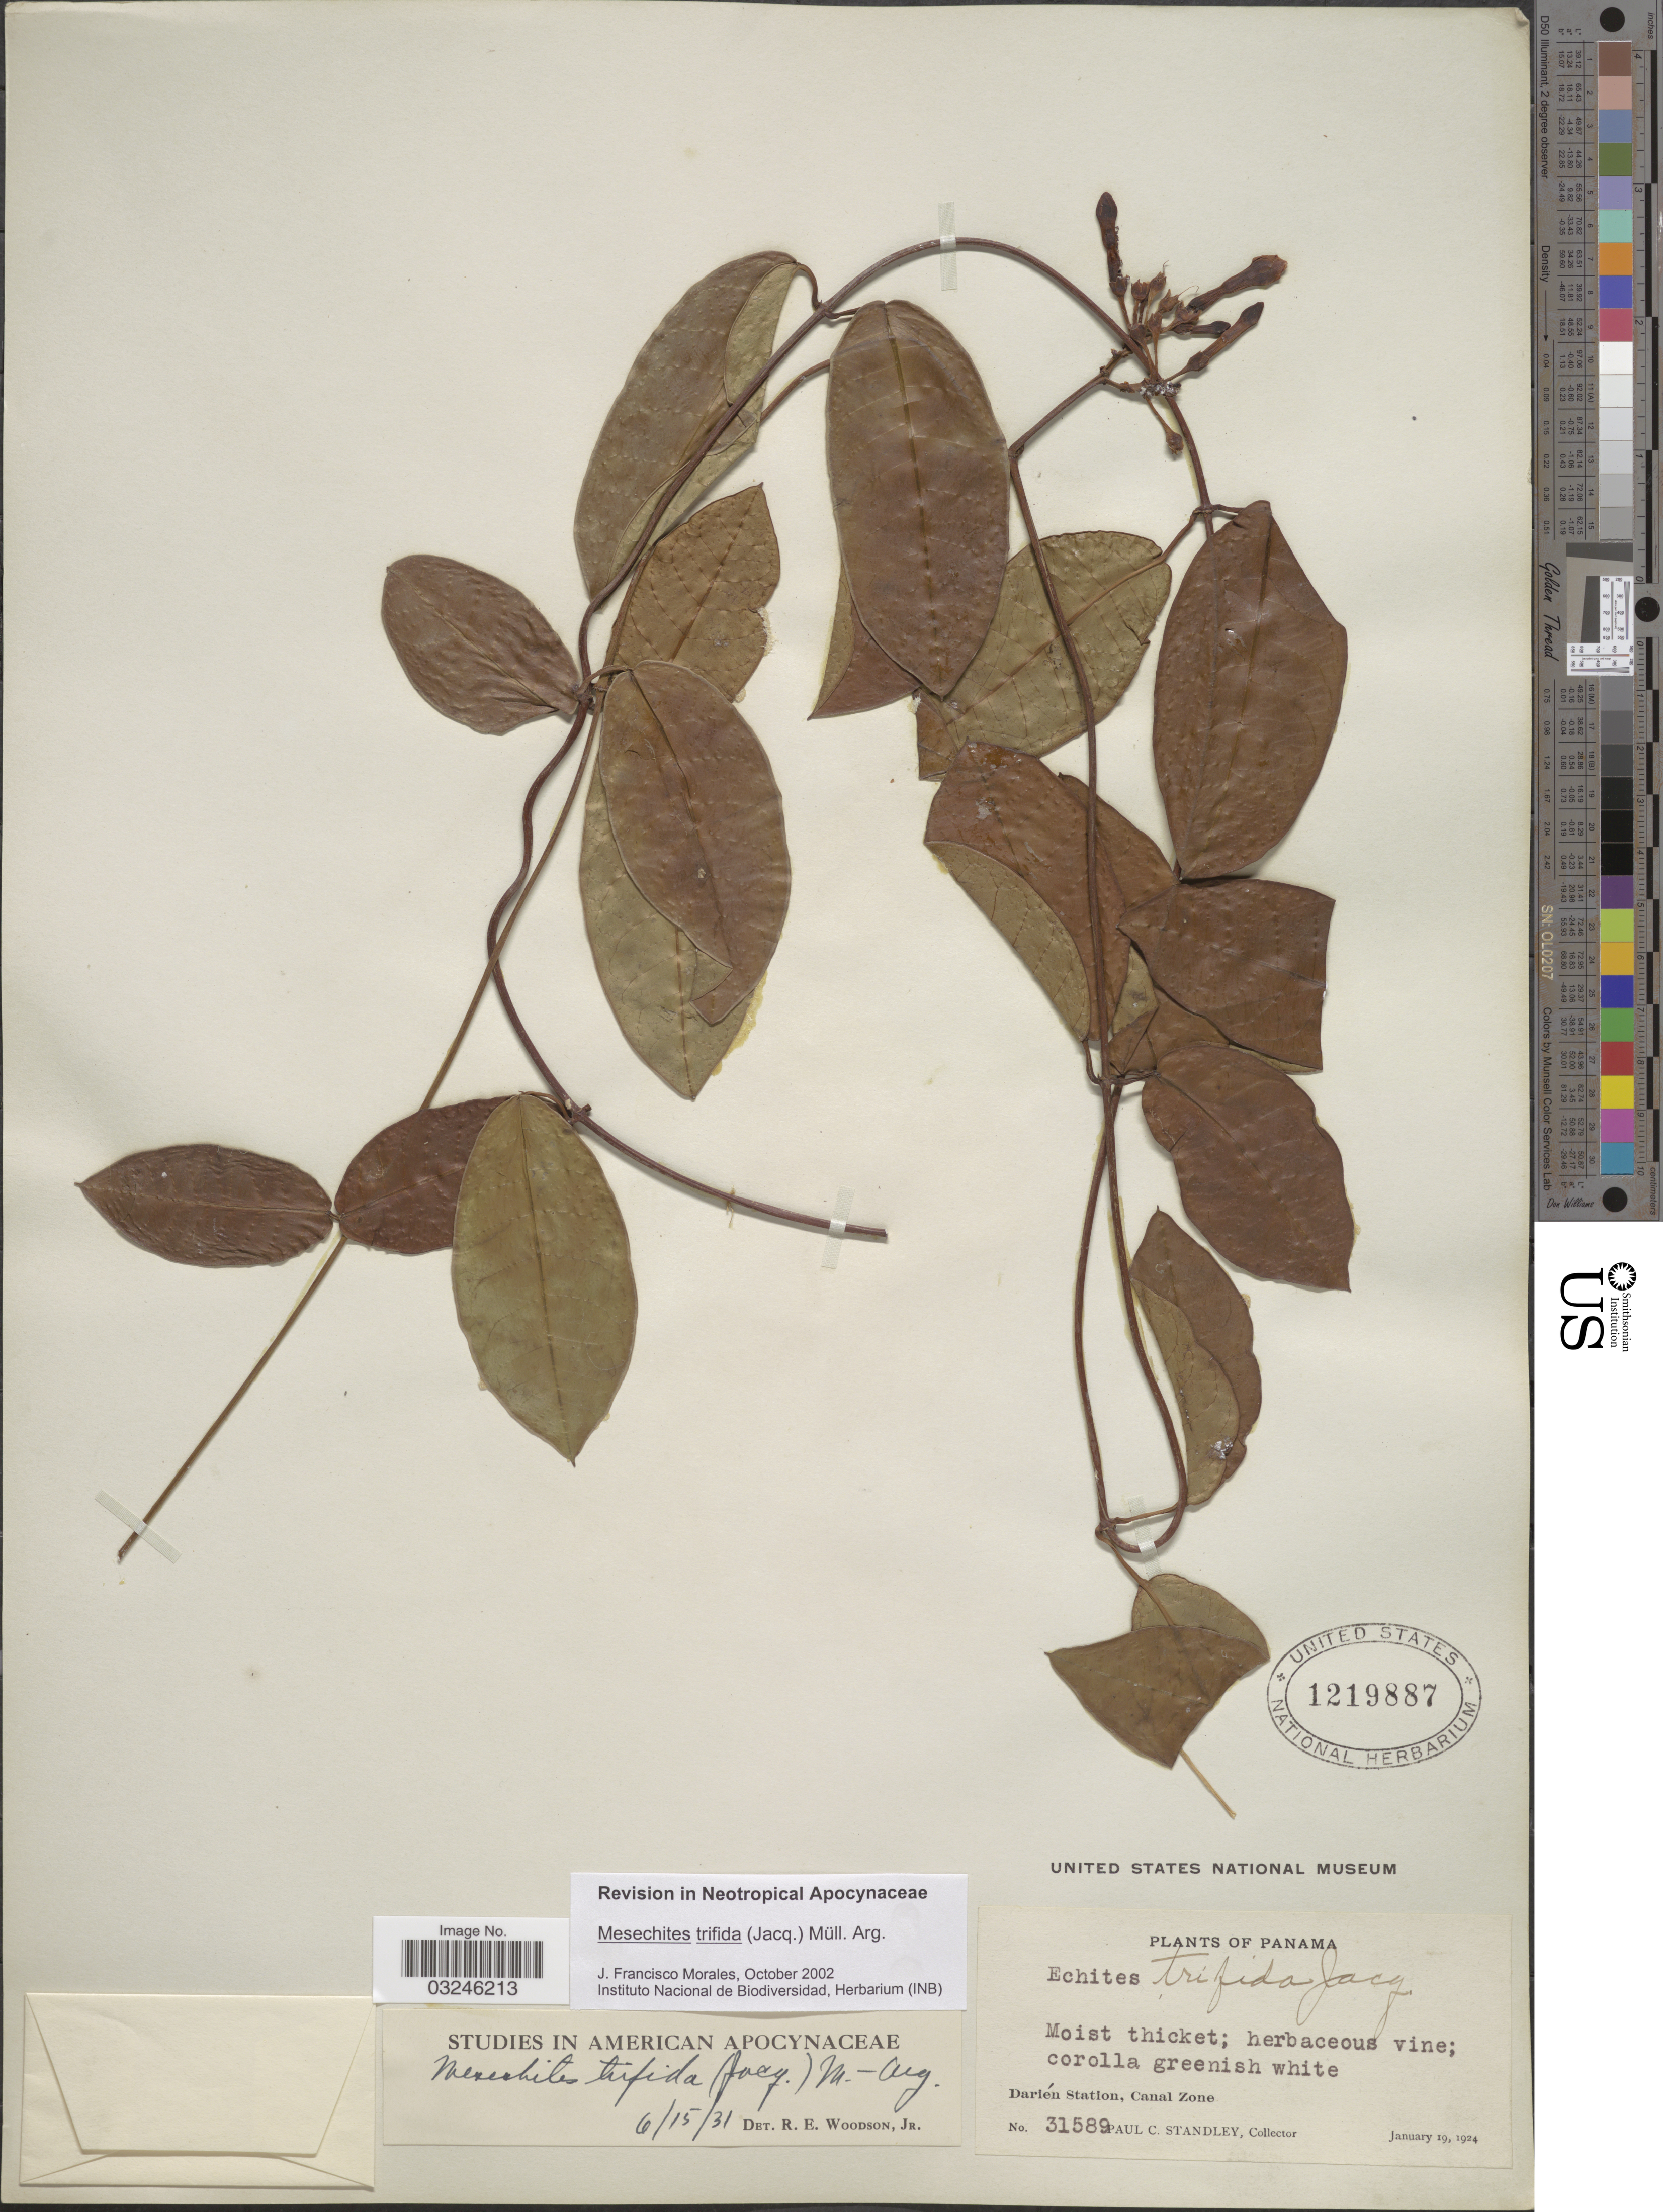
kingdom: Plantae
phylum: Tracheophyta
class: Magnoliopsida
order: Gentianales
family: Apocynaceae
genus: Mesechites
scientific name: Mesechites trifidus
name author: (Jacq.) Müll. Arg.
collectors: P. C. Standley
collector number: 31589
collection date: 1924-01-19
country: Panama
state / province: Colón / Panamá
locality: Darién Station, Canal Zone.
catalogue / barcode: US 1219887